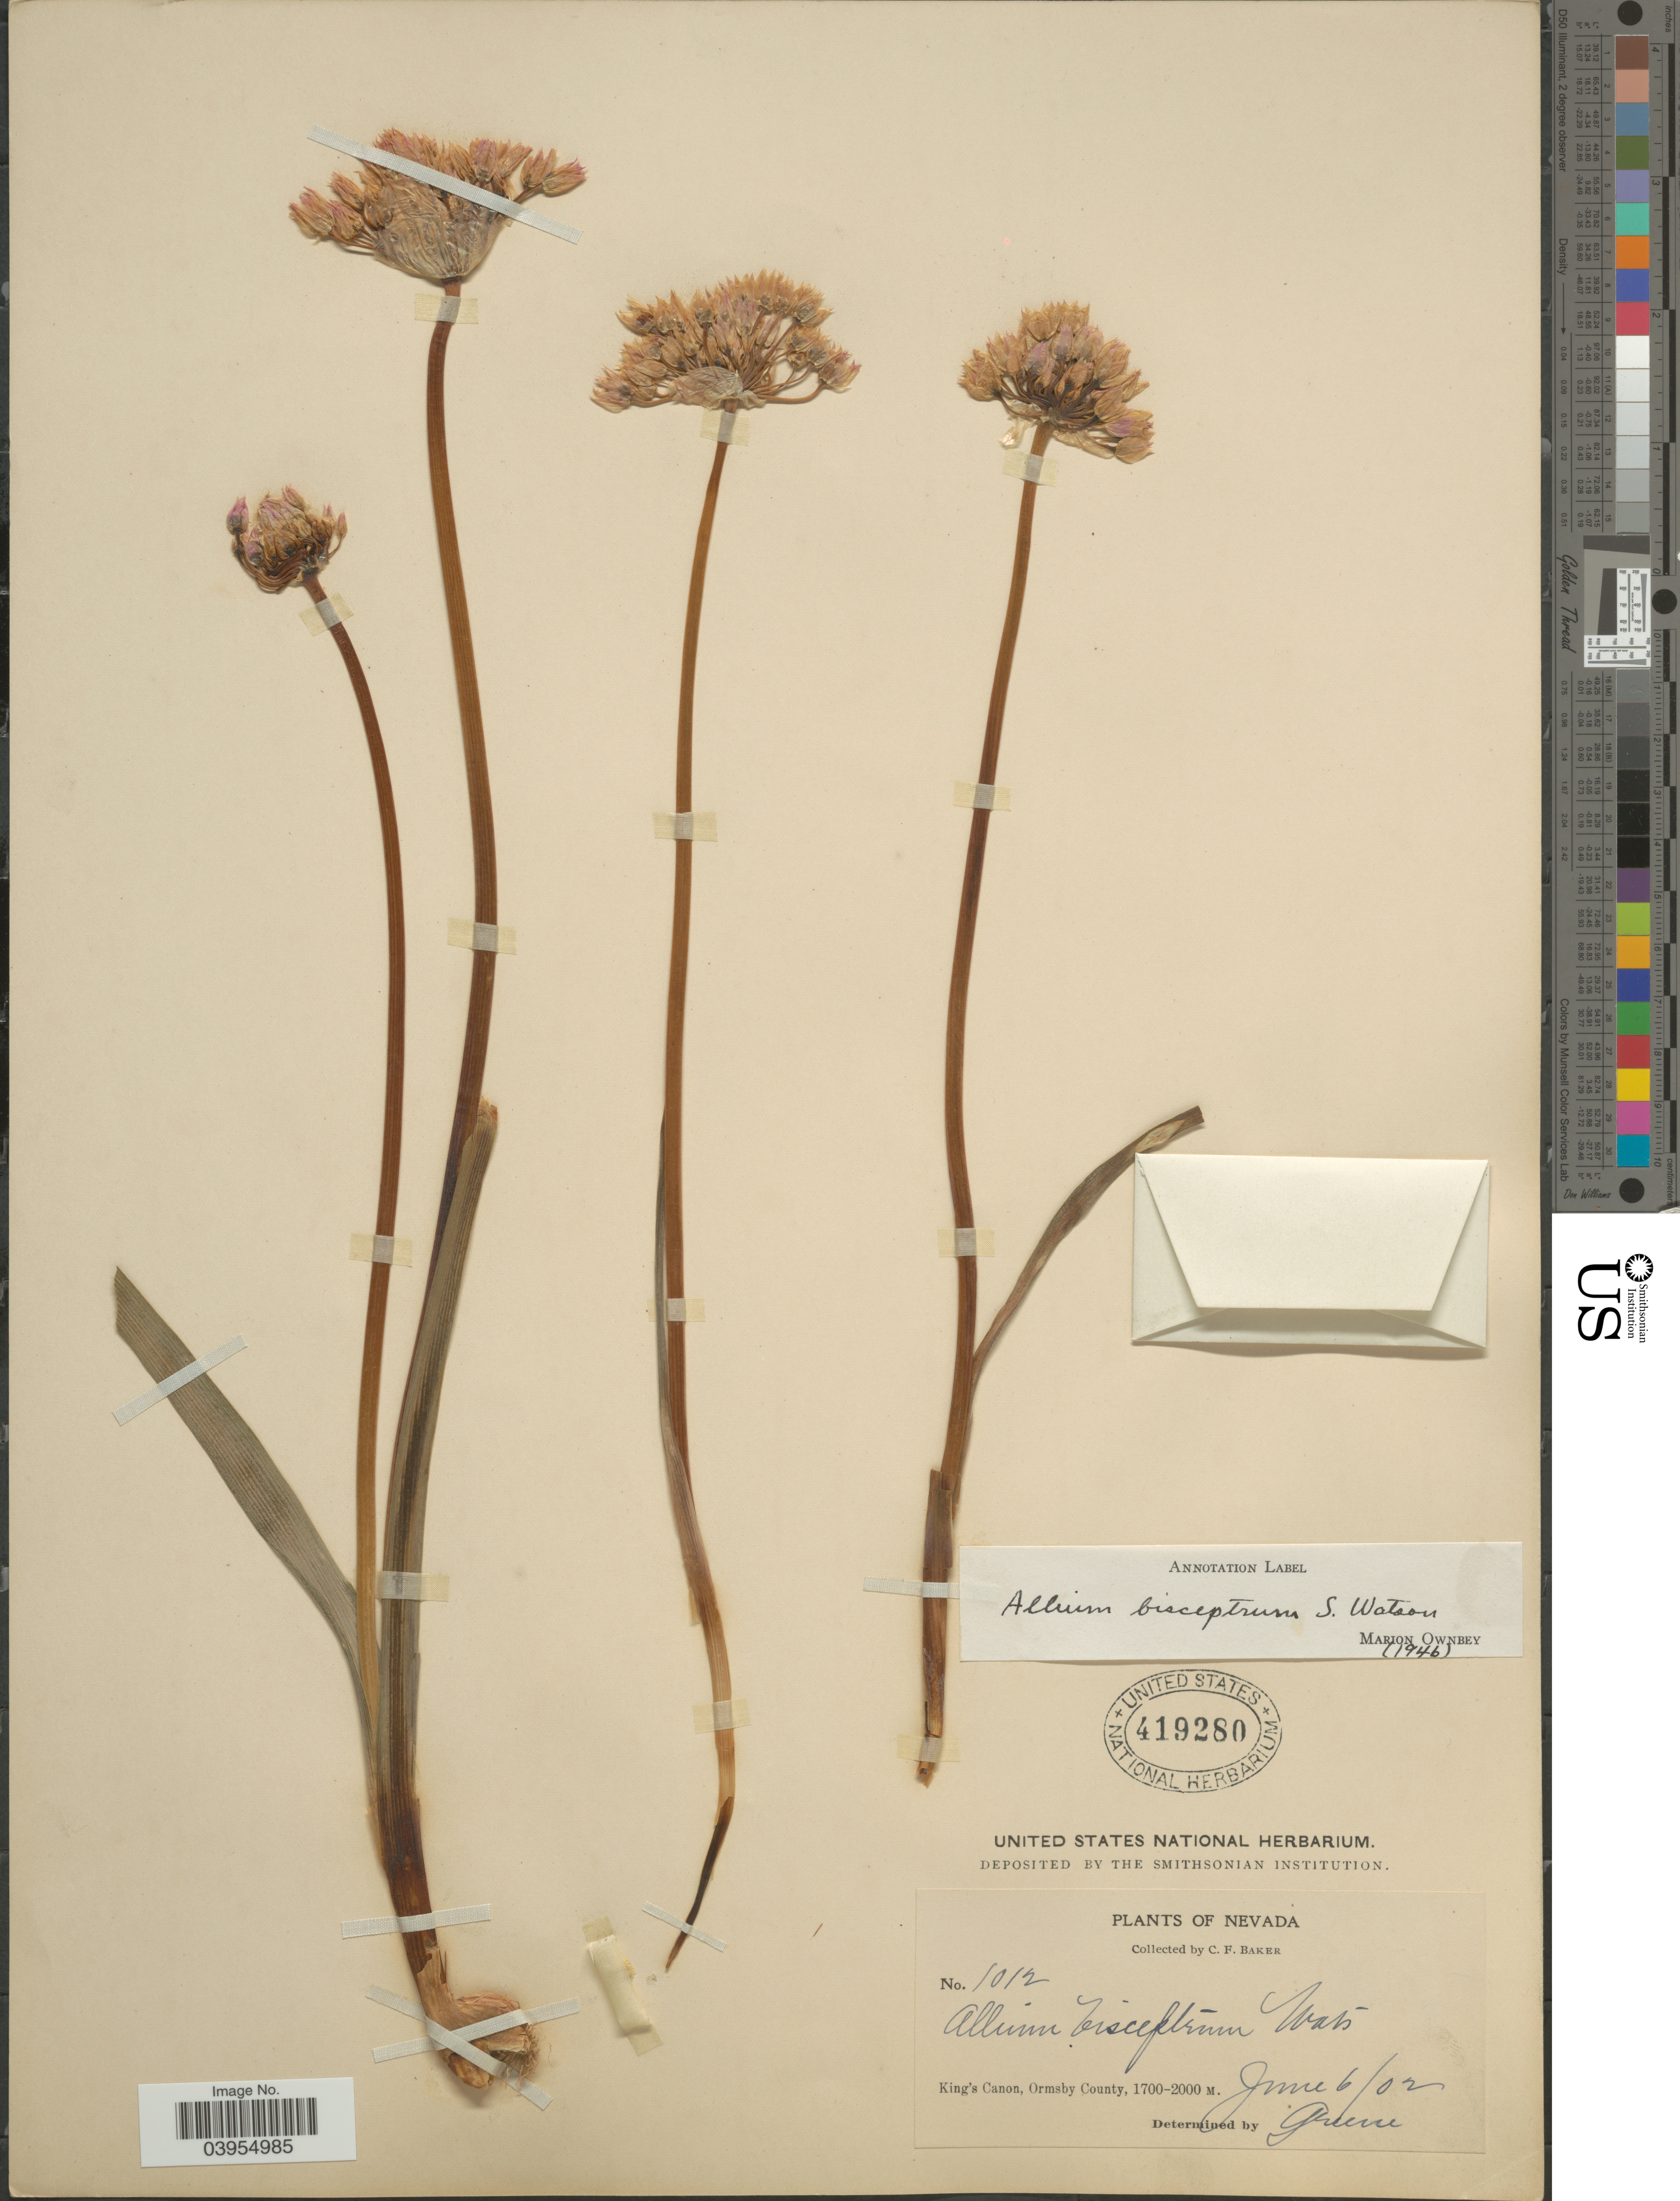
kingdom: Plantae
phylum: Tracheophyta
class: Liliopsida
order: Asparagales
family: Amaryllidaceae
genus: Allium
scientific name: Allium bisceptrum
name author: S. Watson in C. King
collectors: C. F. Baker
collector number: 1012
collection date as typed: Transcribed d/m/y: 6/6/2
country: United States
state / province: Nevada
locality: King's Canon, Ormsby County.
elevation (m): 1700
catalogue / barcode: US 419280